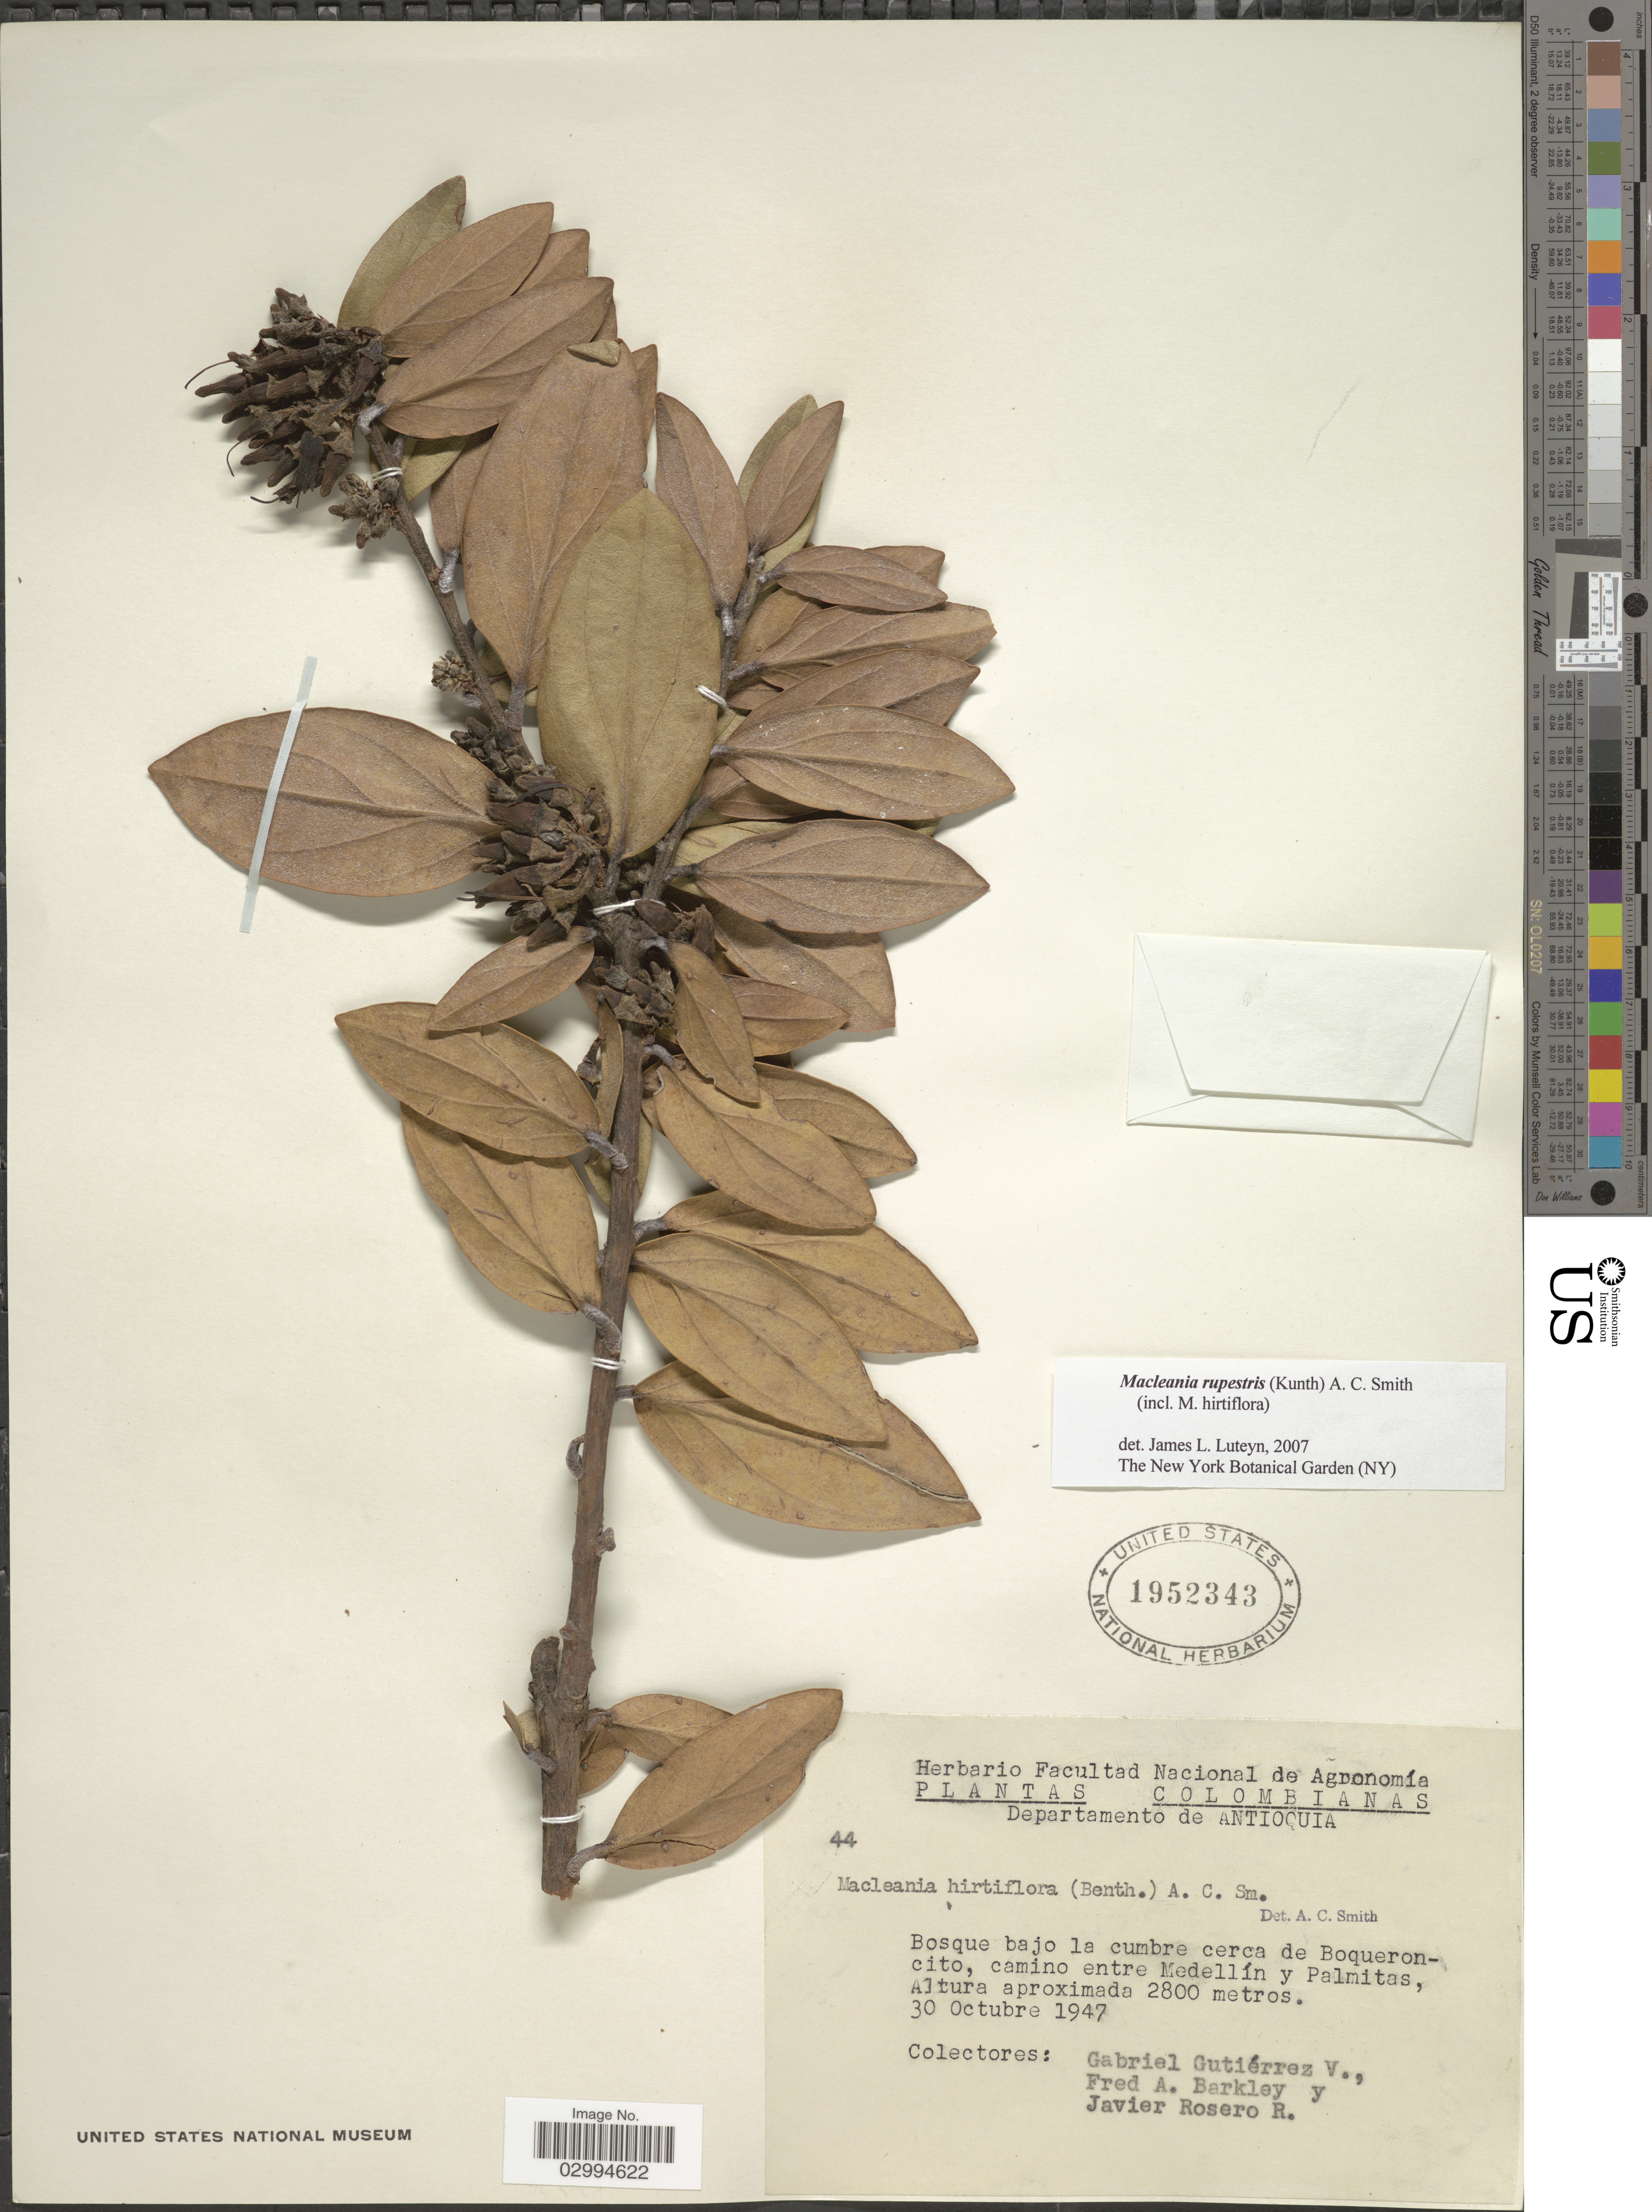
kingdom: Plantae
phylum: Tracheophyta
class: Magnoliopsida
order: Ericales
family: Ericaceae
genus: Macleania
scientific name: Macleania rupestris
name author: (Kunth) A.C. Sm.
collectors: G. Gutiérrez V., F. A. Barkley & J. Rosero R.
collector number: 44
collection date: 1947-10-30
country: Colombia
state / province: Antioquia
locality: Departamento de Antioquia. Cerca de Boqueroncito, camino entre Medellín y Palmitas.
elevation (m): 2800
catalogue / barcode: US 1952343